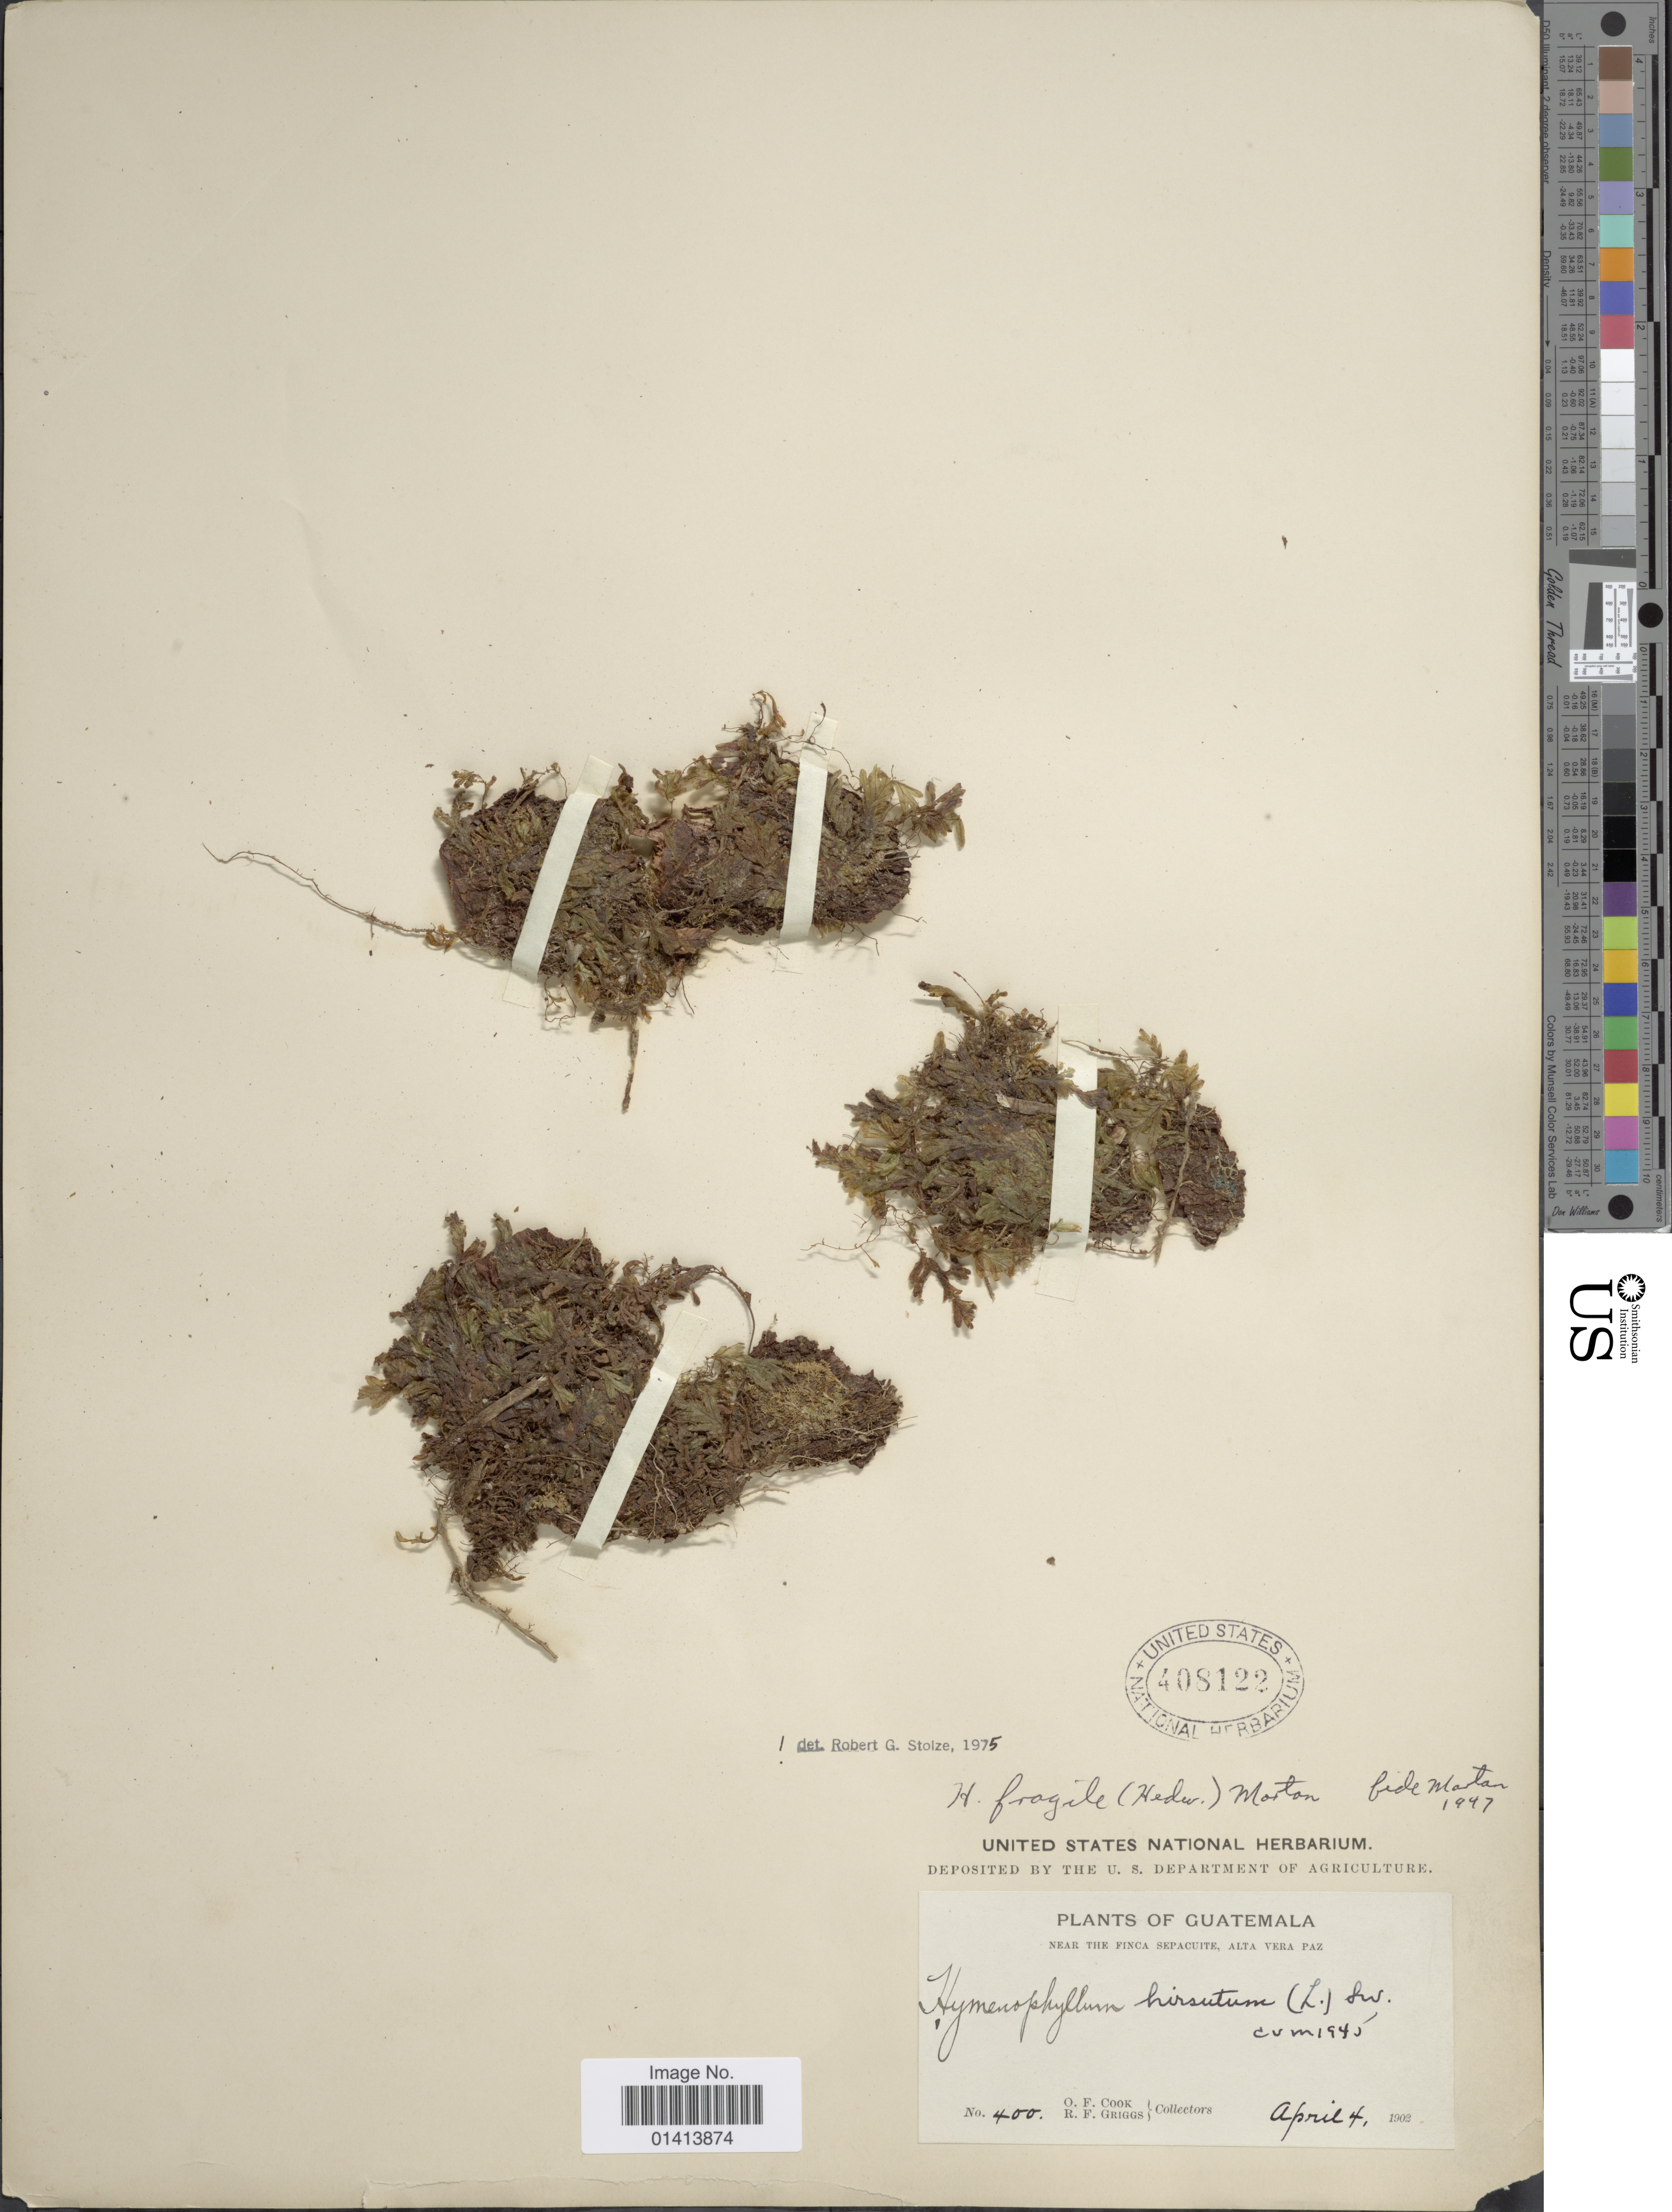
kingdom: Plantae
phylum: Tracheophyta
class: Polypodiopsida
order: Hymenophyllales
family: Hymenophyllaceae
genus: Hymenophyllum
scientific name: Hymenophyllum fragile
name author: (Hedw.) C.V. Morton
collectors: O. F. Cook & R. F. Griggs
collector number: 400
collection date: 1902-04-04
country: Guatemala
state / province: Alta Verapaz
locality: Near the Finca sepacuite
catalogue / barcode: US 408122